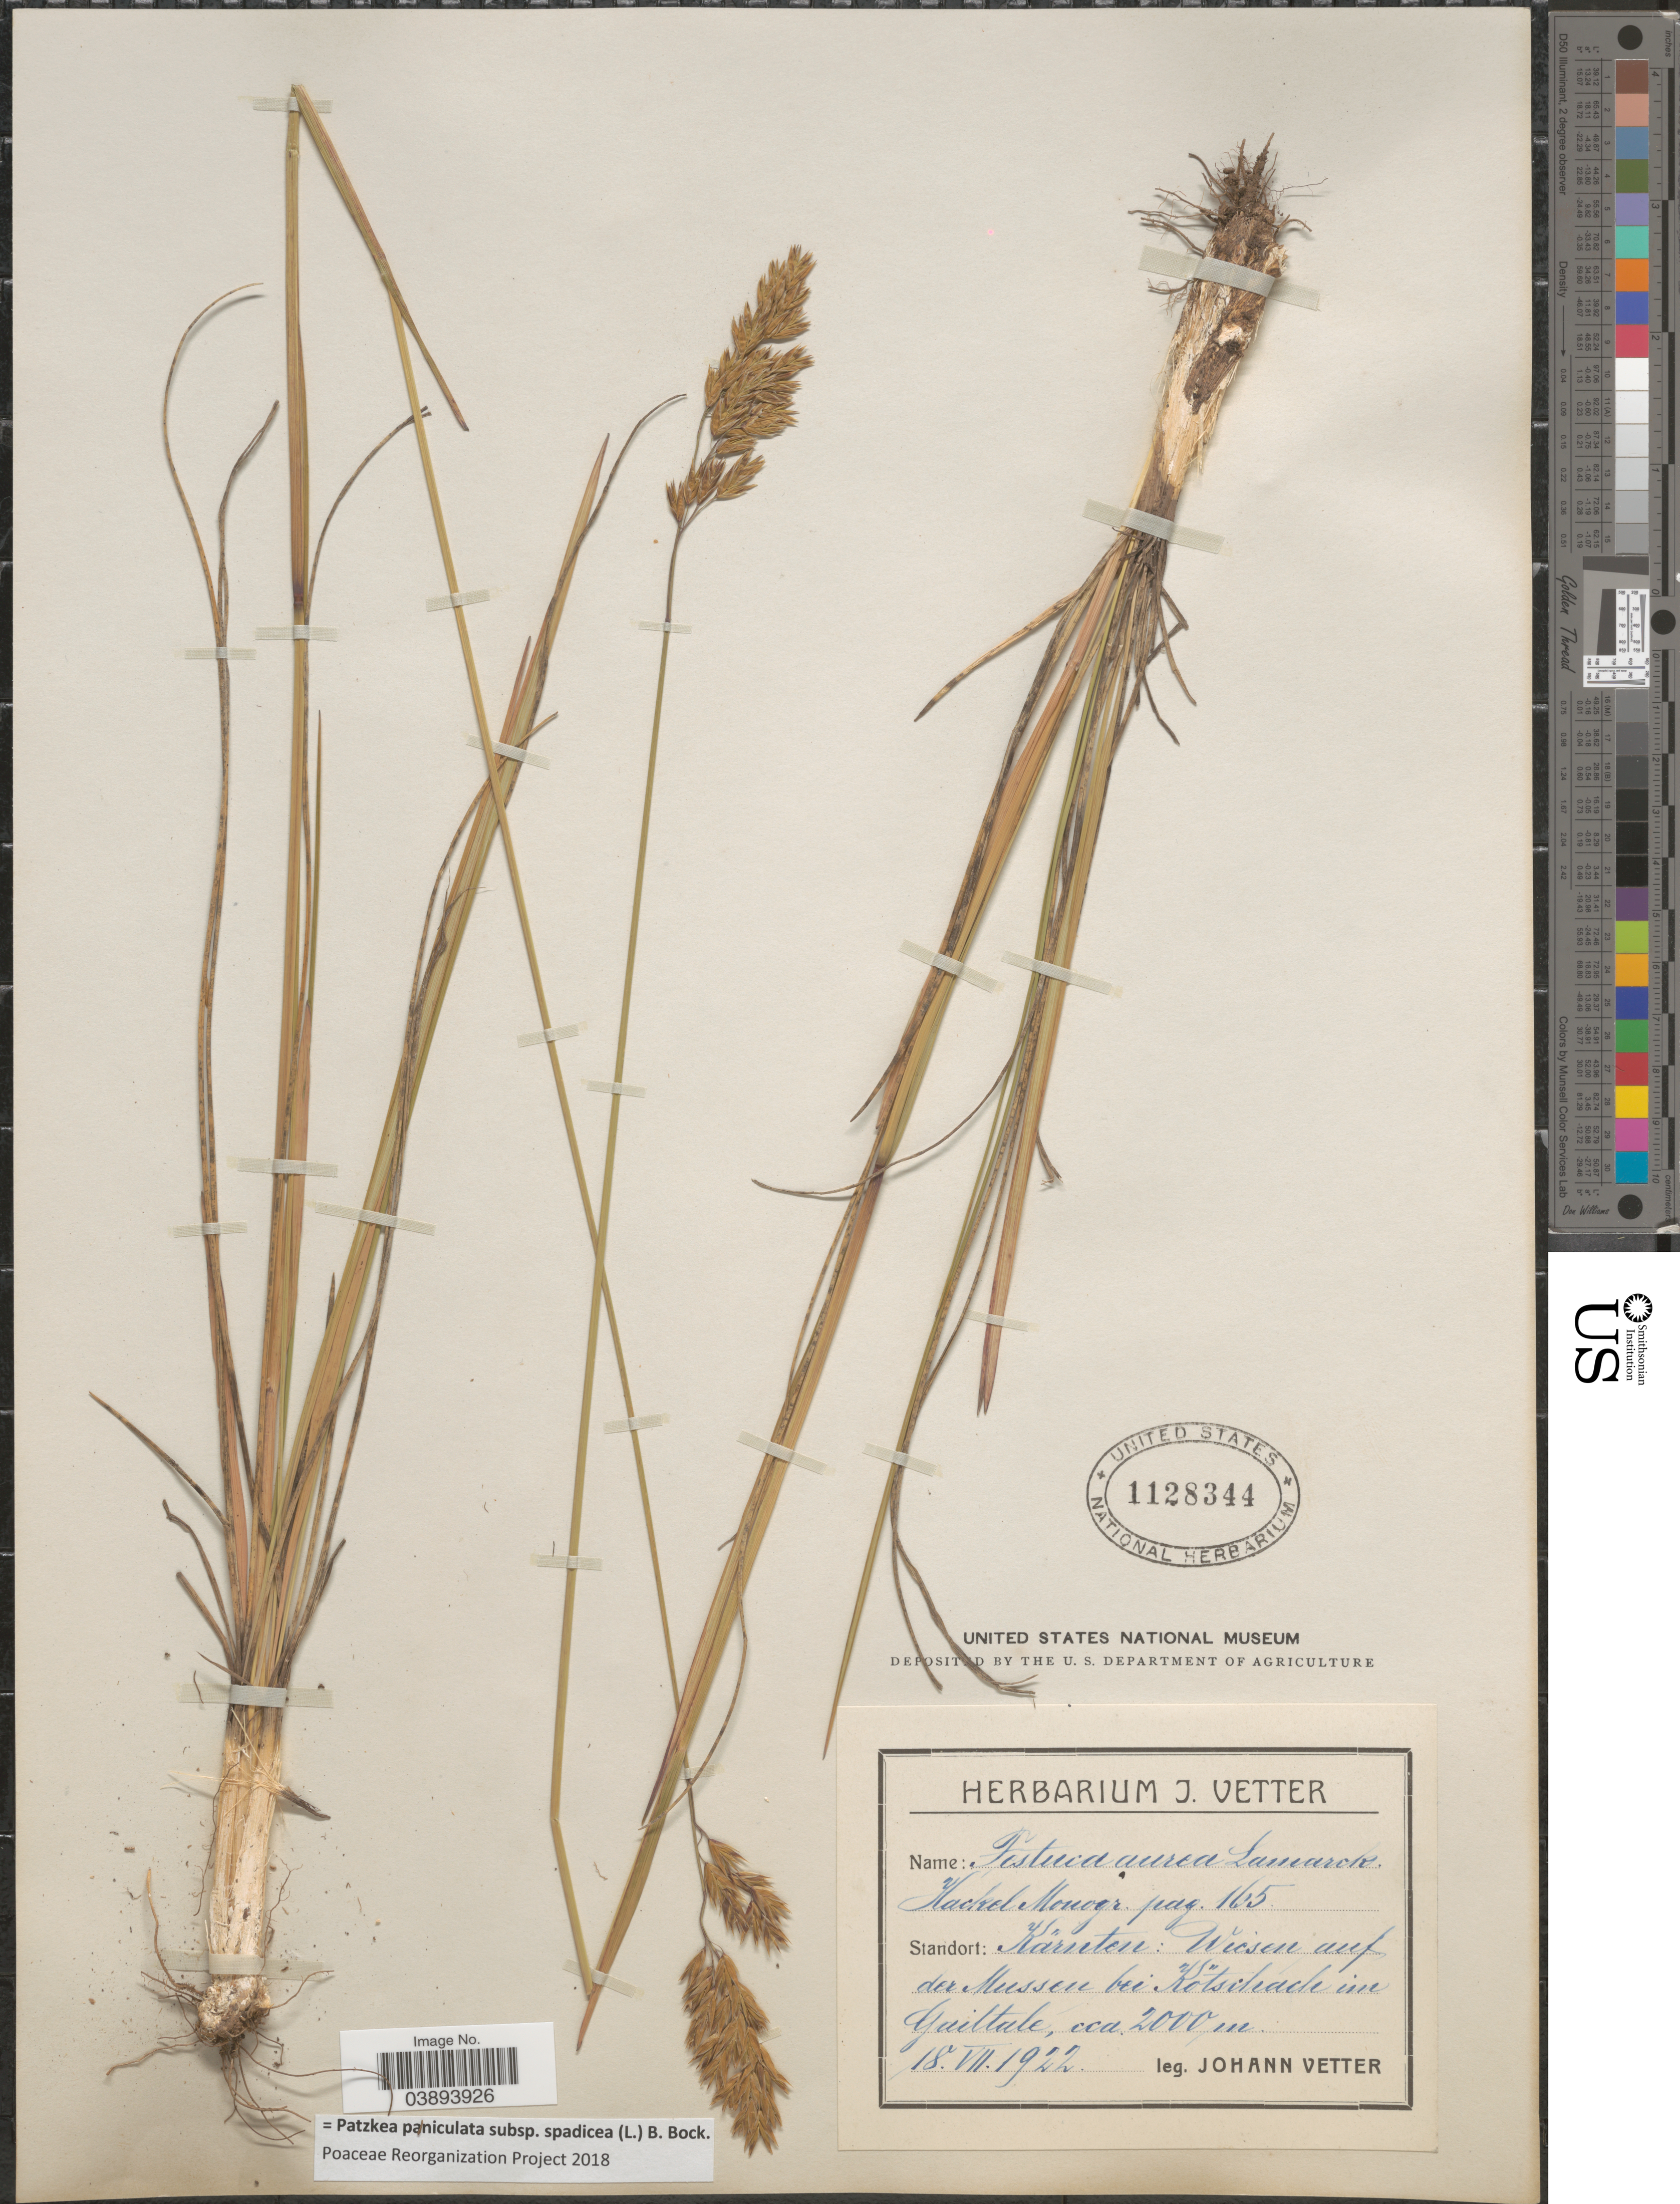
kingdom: Plantae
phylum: Tracheophyta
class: Liliopsida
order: Poales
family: Poaceae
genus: Patzkea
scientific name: Patzkea paniculata subsp. spadicea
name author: (L.) G. H. Loos & B. Bock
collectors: J. Vetter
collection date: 1922-07-18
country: Austria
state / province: Karnten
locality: Wiesen auf der Mussen bei Kölschach im Gailtale. [interpreted]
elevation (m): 2000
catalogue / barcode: US 1128344